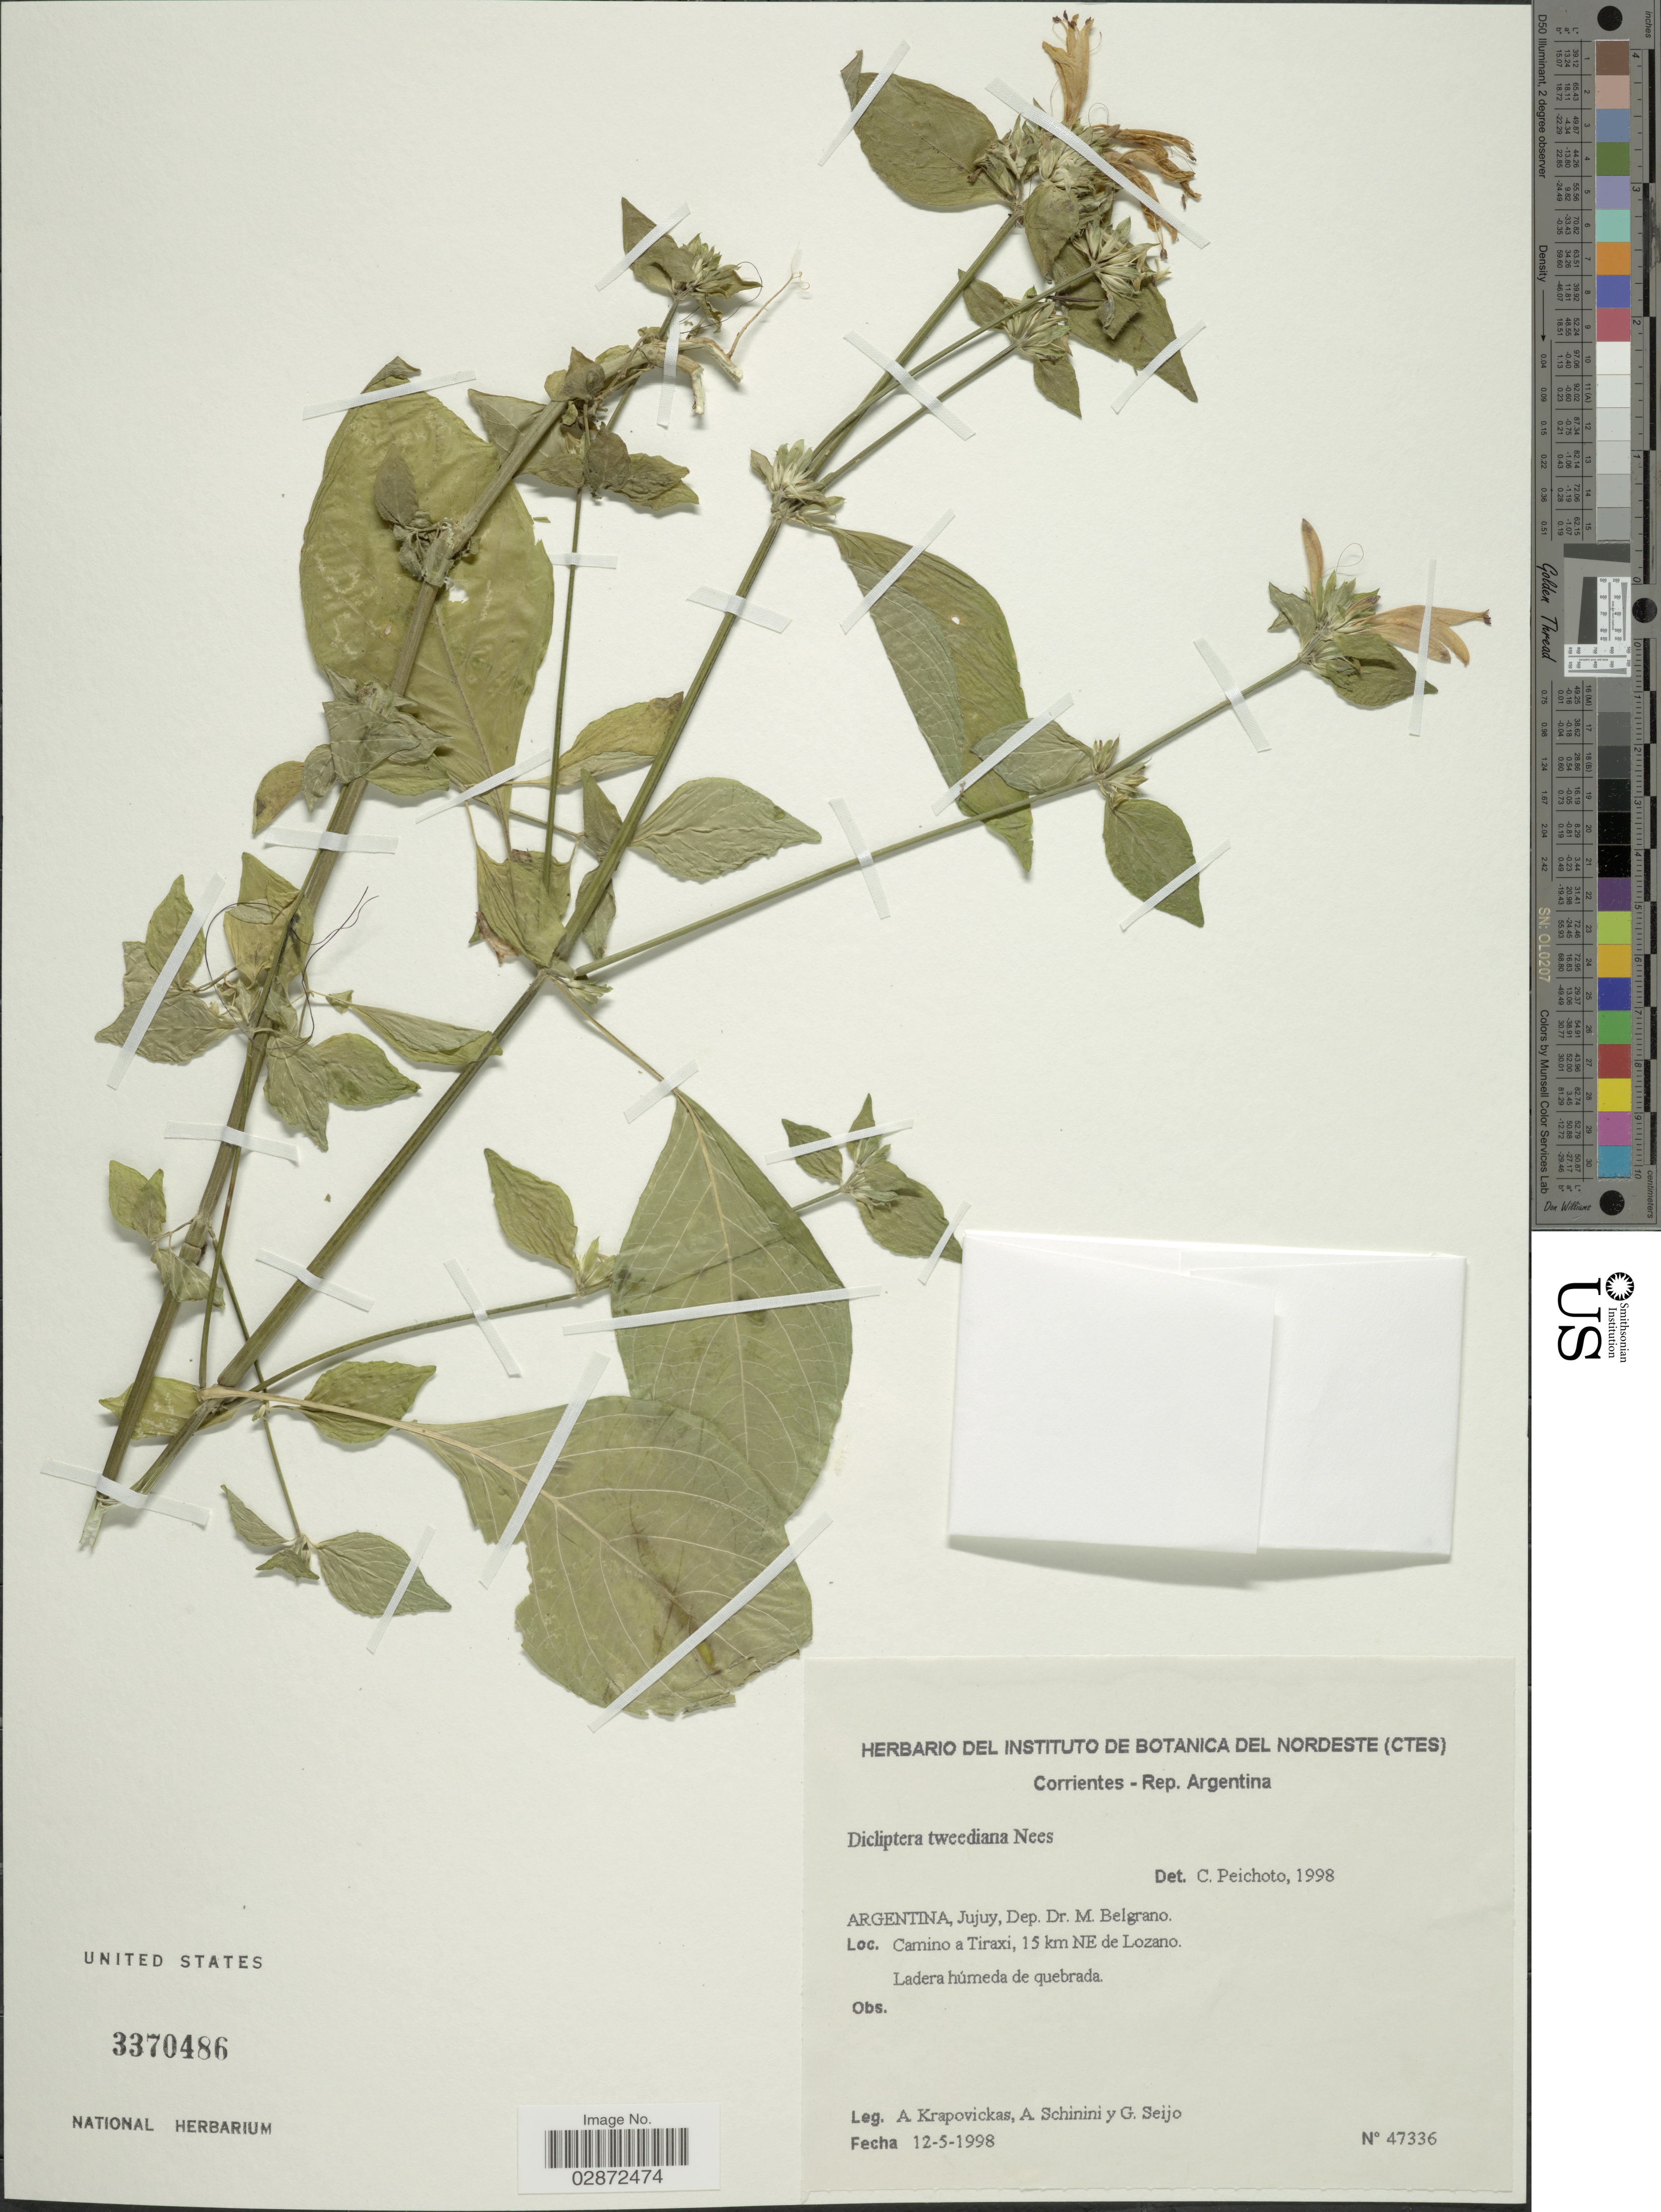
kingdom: Plantae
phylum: Tracheophyta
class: Magnoliopsida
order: Lamiales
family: Acanthaceae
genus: Dicliptera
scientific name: Dicliptera squarrosa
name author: Nees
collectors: A. Krapovickas, A. Schinini & G. Seijo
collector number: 47336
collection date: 1998-05-12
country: Argentina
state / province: Jujuy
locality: Dep. Dr. M. Belgrano. Camino a Tiraxi, 15 km NE de Lozano.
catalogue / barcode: US 3370486